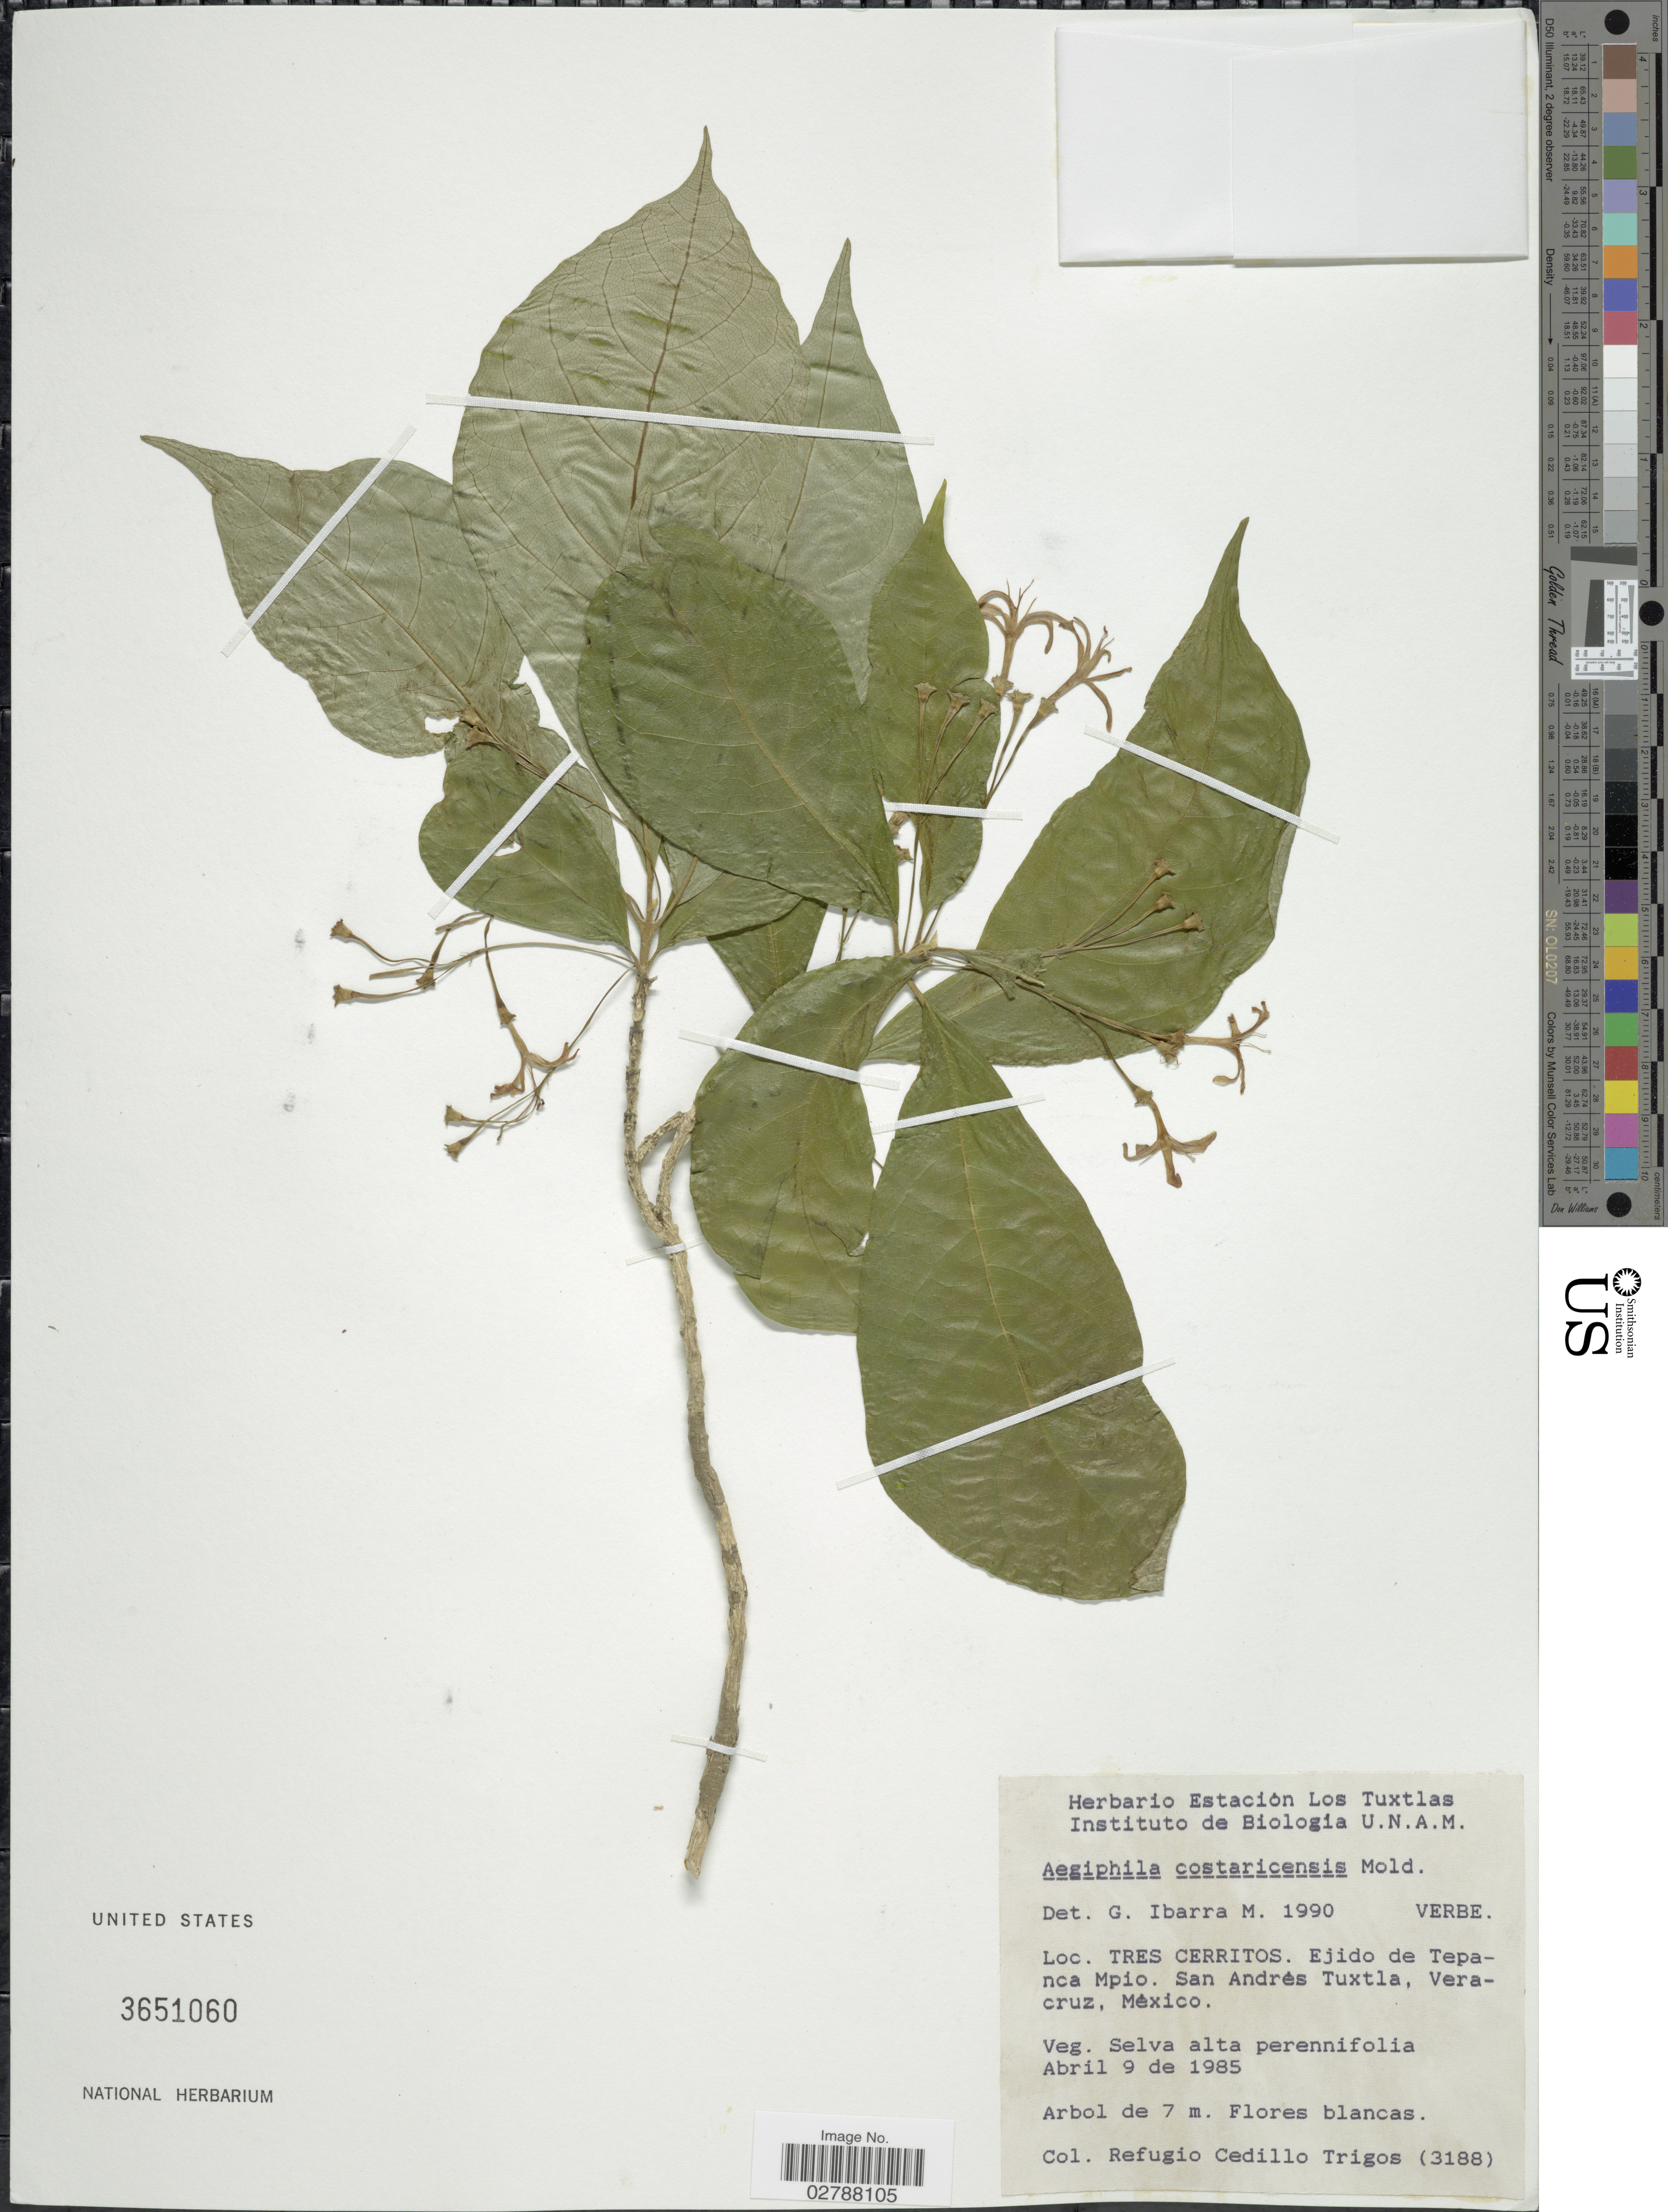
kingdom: Plantae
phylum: Tracheophyta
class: Magnoliopsida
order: Lamiales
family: Lamiaceae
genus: Aegiphila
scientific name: Aegiphila costaricensis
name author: Moldenke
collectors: R. CedilloT.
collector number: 3188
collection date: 1985-04-09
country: Mexico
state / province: Veracruz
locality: Tres Cerritos. Ejido de Tepanca Mpio. San Andrés Tuxtla, Vera-cruz.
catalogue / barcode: US 3651060